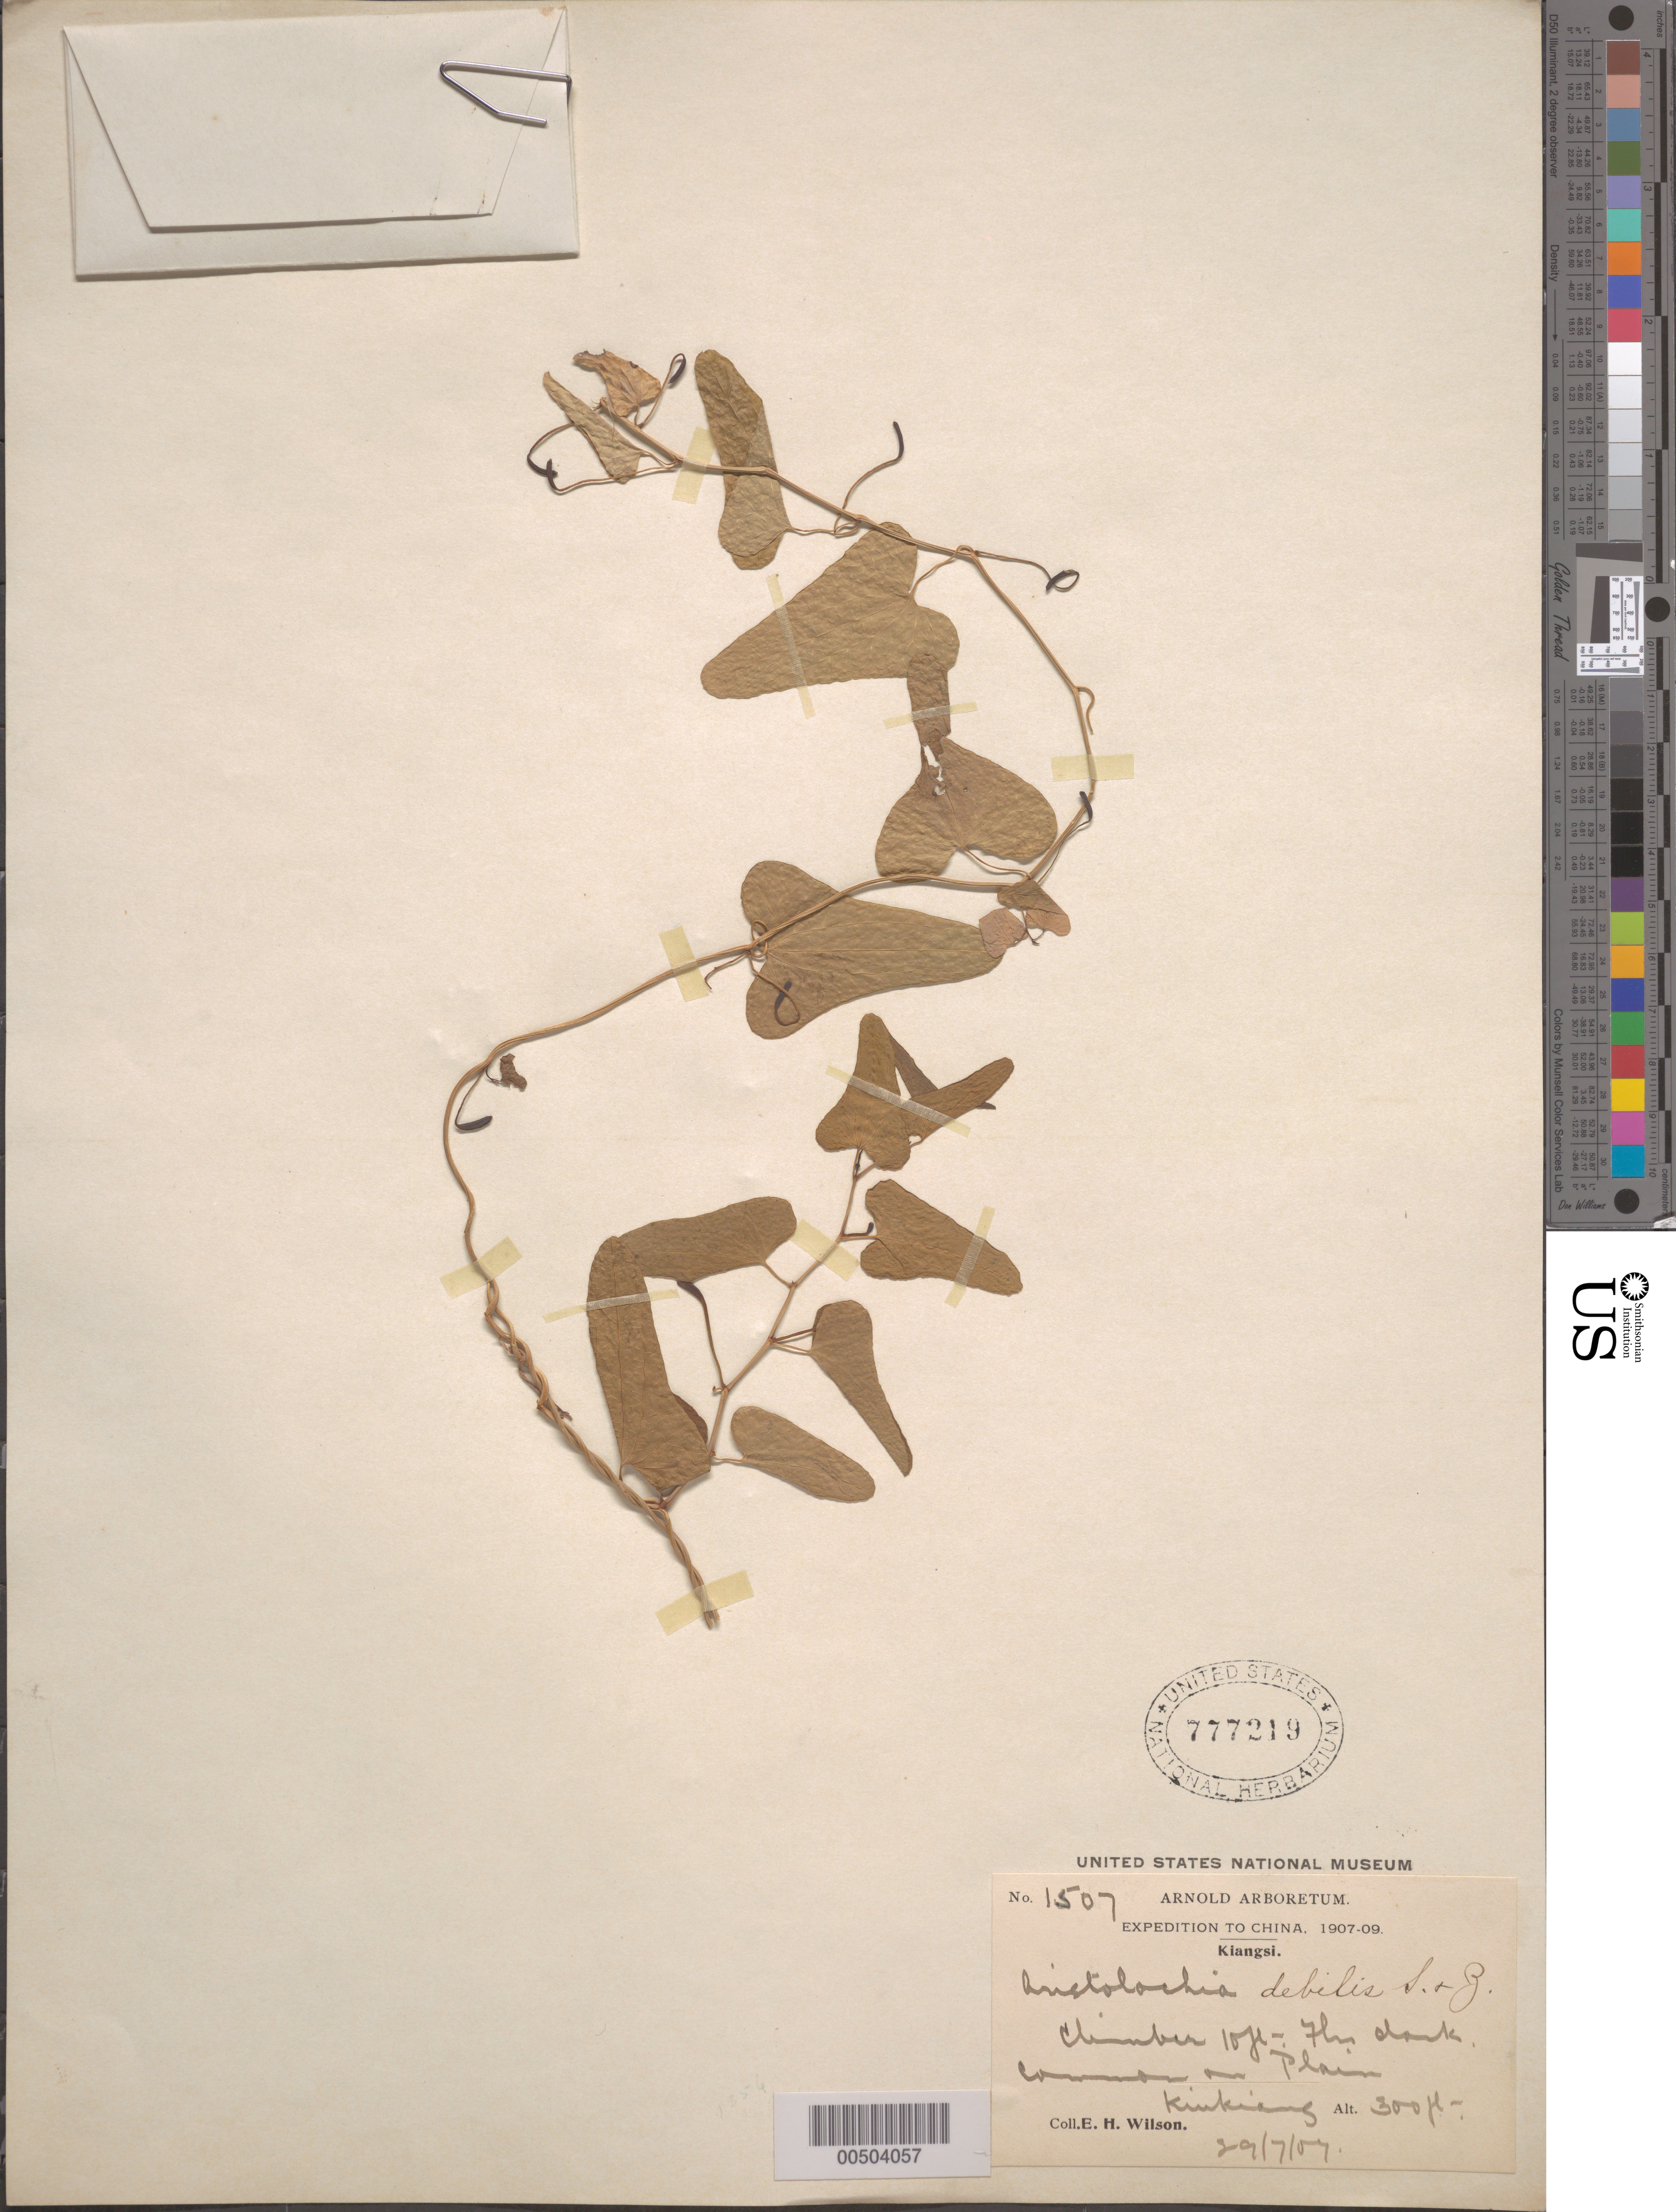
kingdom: Plantae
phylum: Tracheophyta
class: Magnoliopsida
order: Piperales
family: Aristolochiaceae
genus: Aristolochia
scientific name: Aristolochia debilis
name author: Siebold & Zucc.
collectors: E. H. Wilson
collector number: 1507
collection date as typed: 29 Jul 1907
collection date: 1907-07-29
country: China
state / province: Jiangxi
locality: Kiukiang (Jiujiang)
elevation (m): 91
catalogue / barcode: US 777219